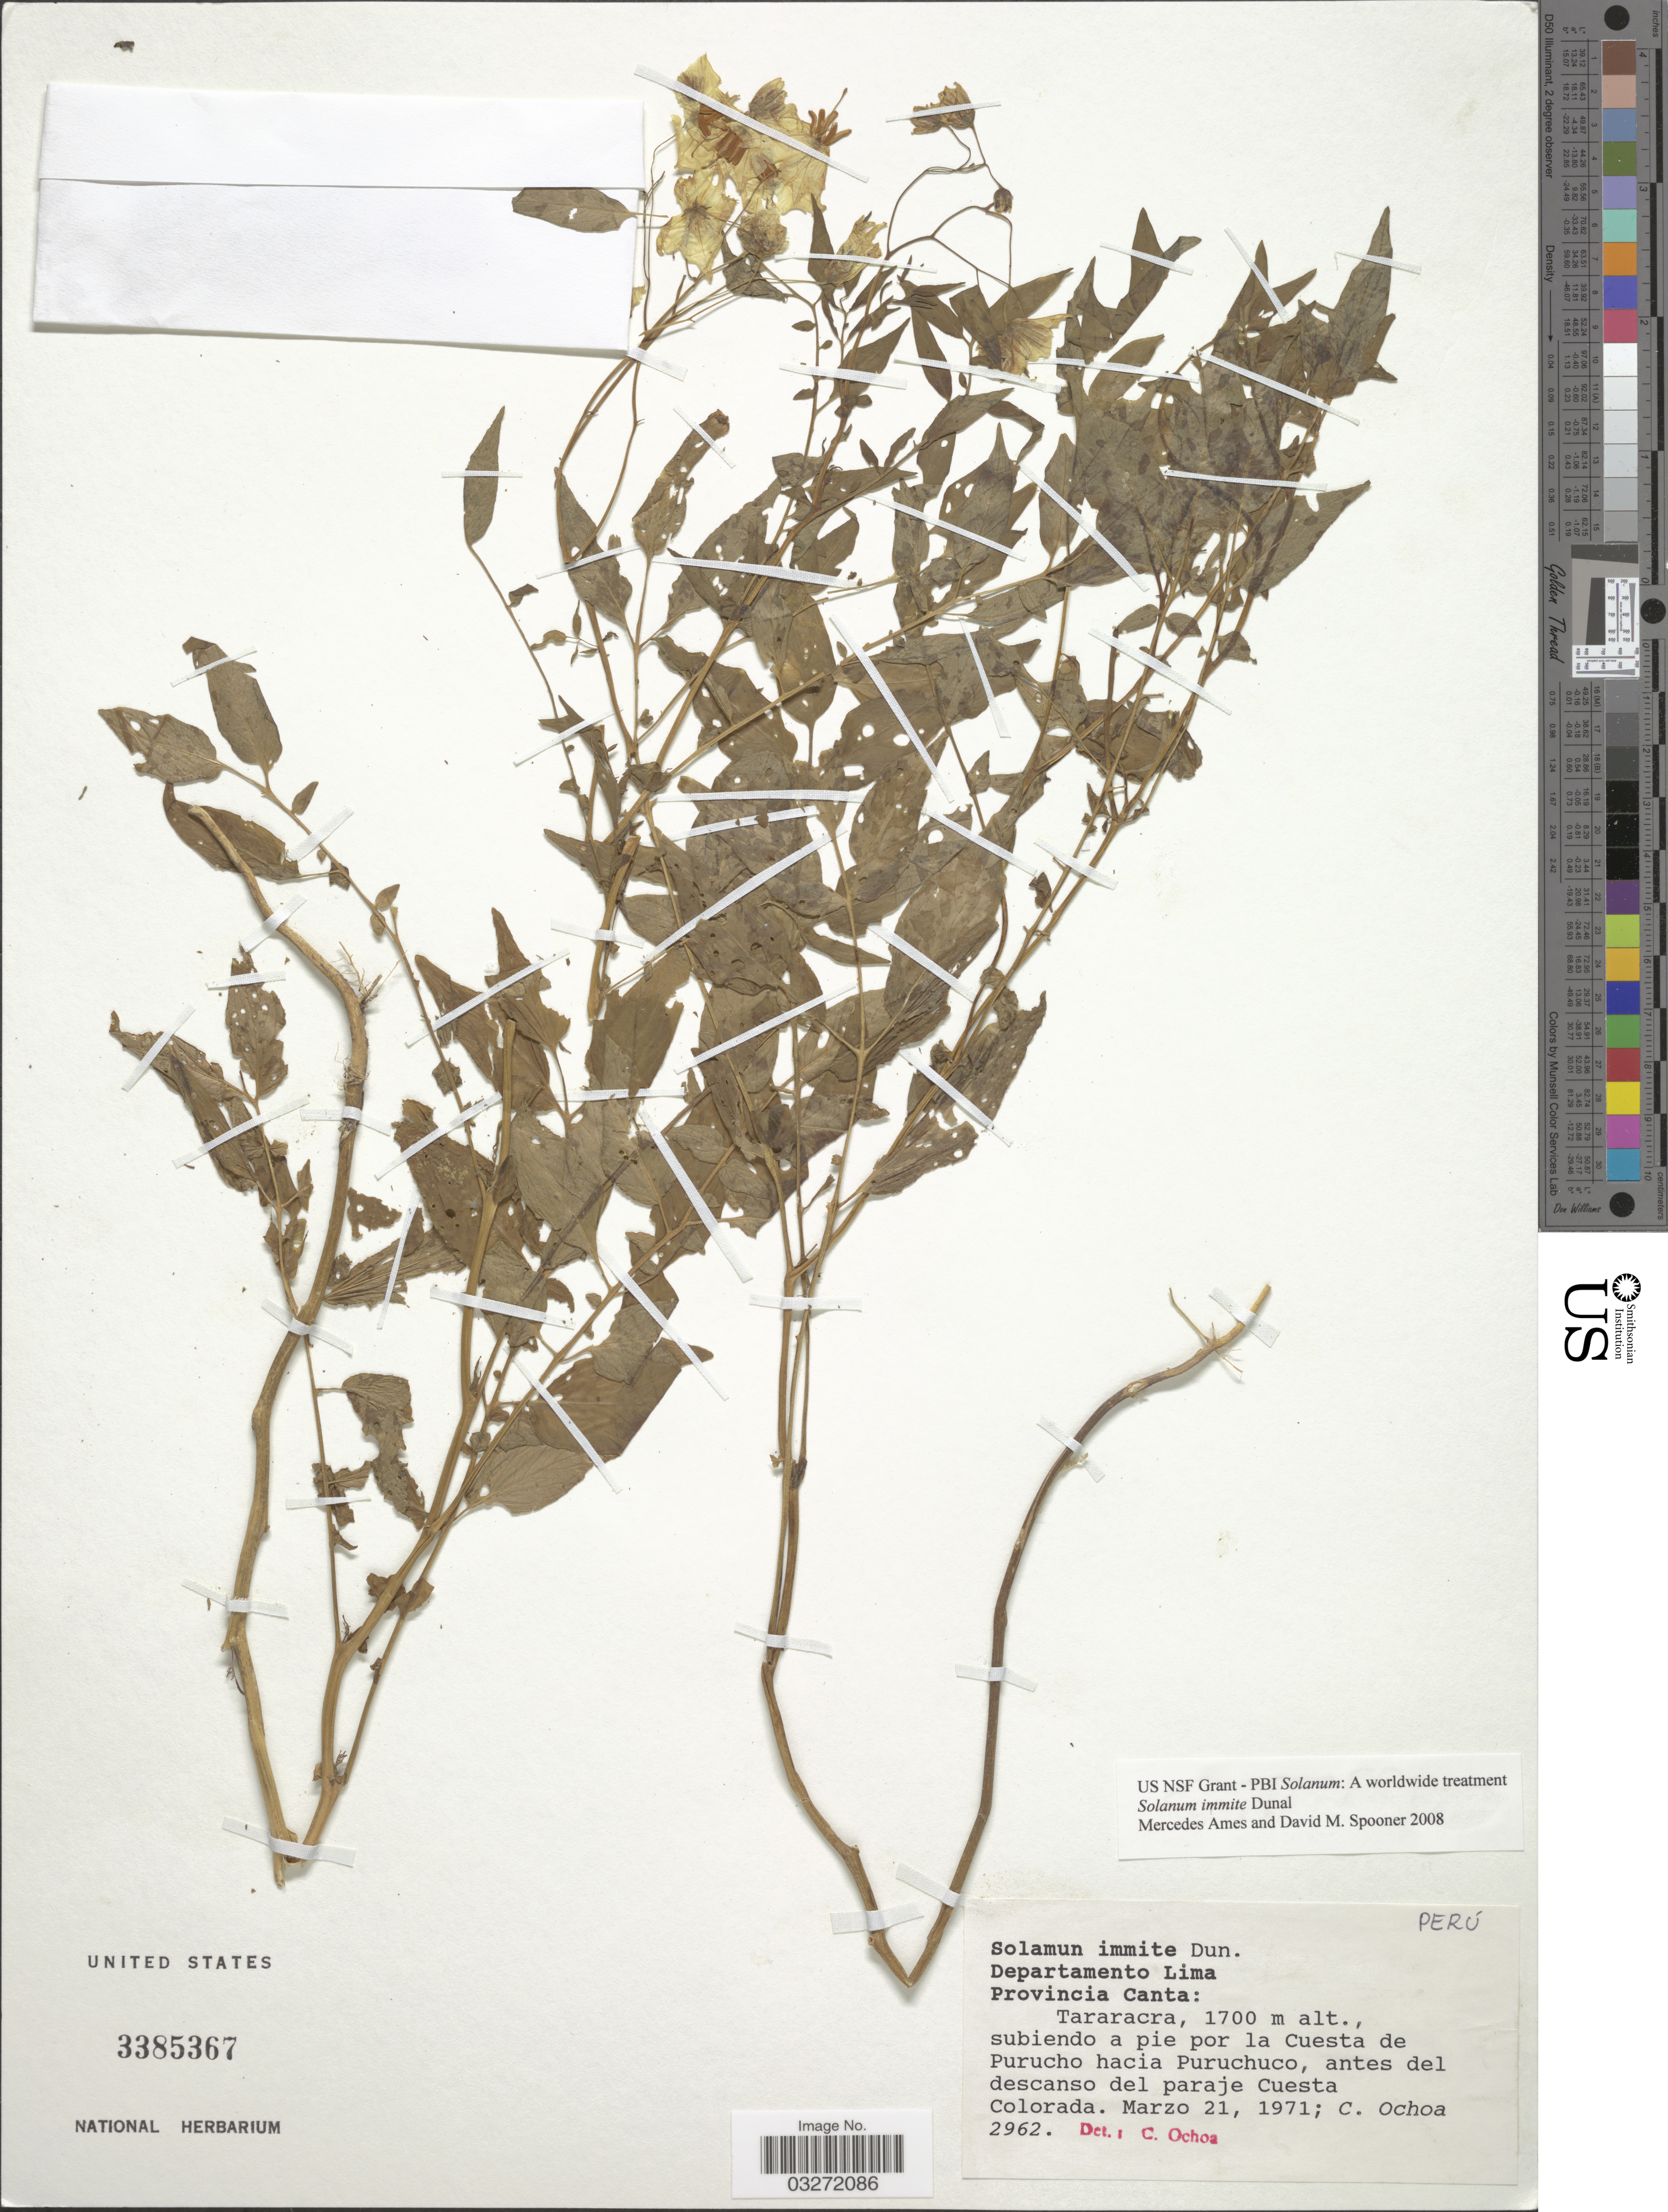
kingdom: Plantae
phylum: Tracheophyta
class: Magnoliopsida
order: Solanales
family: Solanaceae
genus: Solanum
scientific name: Solanum immite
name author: Dunal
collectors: C. Ochoa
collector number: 2962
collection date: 1971-03-21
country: Peru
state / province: Lima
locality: Departamento Lima. Provincia Canta: Tararacra, subiendo a pie por la Cuesta de Purucho hacia Puruchuco, antes del descanso del paraje Cuesta Colorado.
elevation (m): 1700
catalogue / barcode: US 3385367